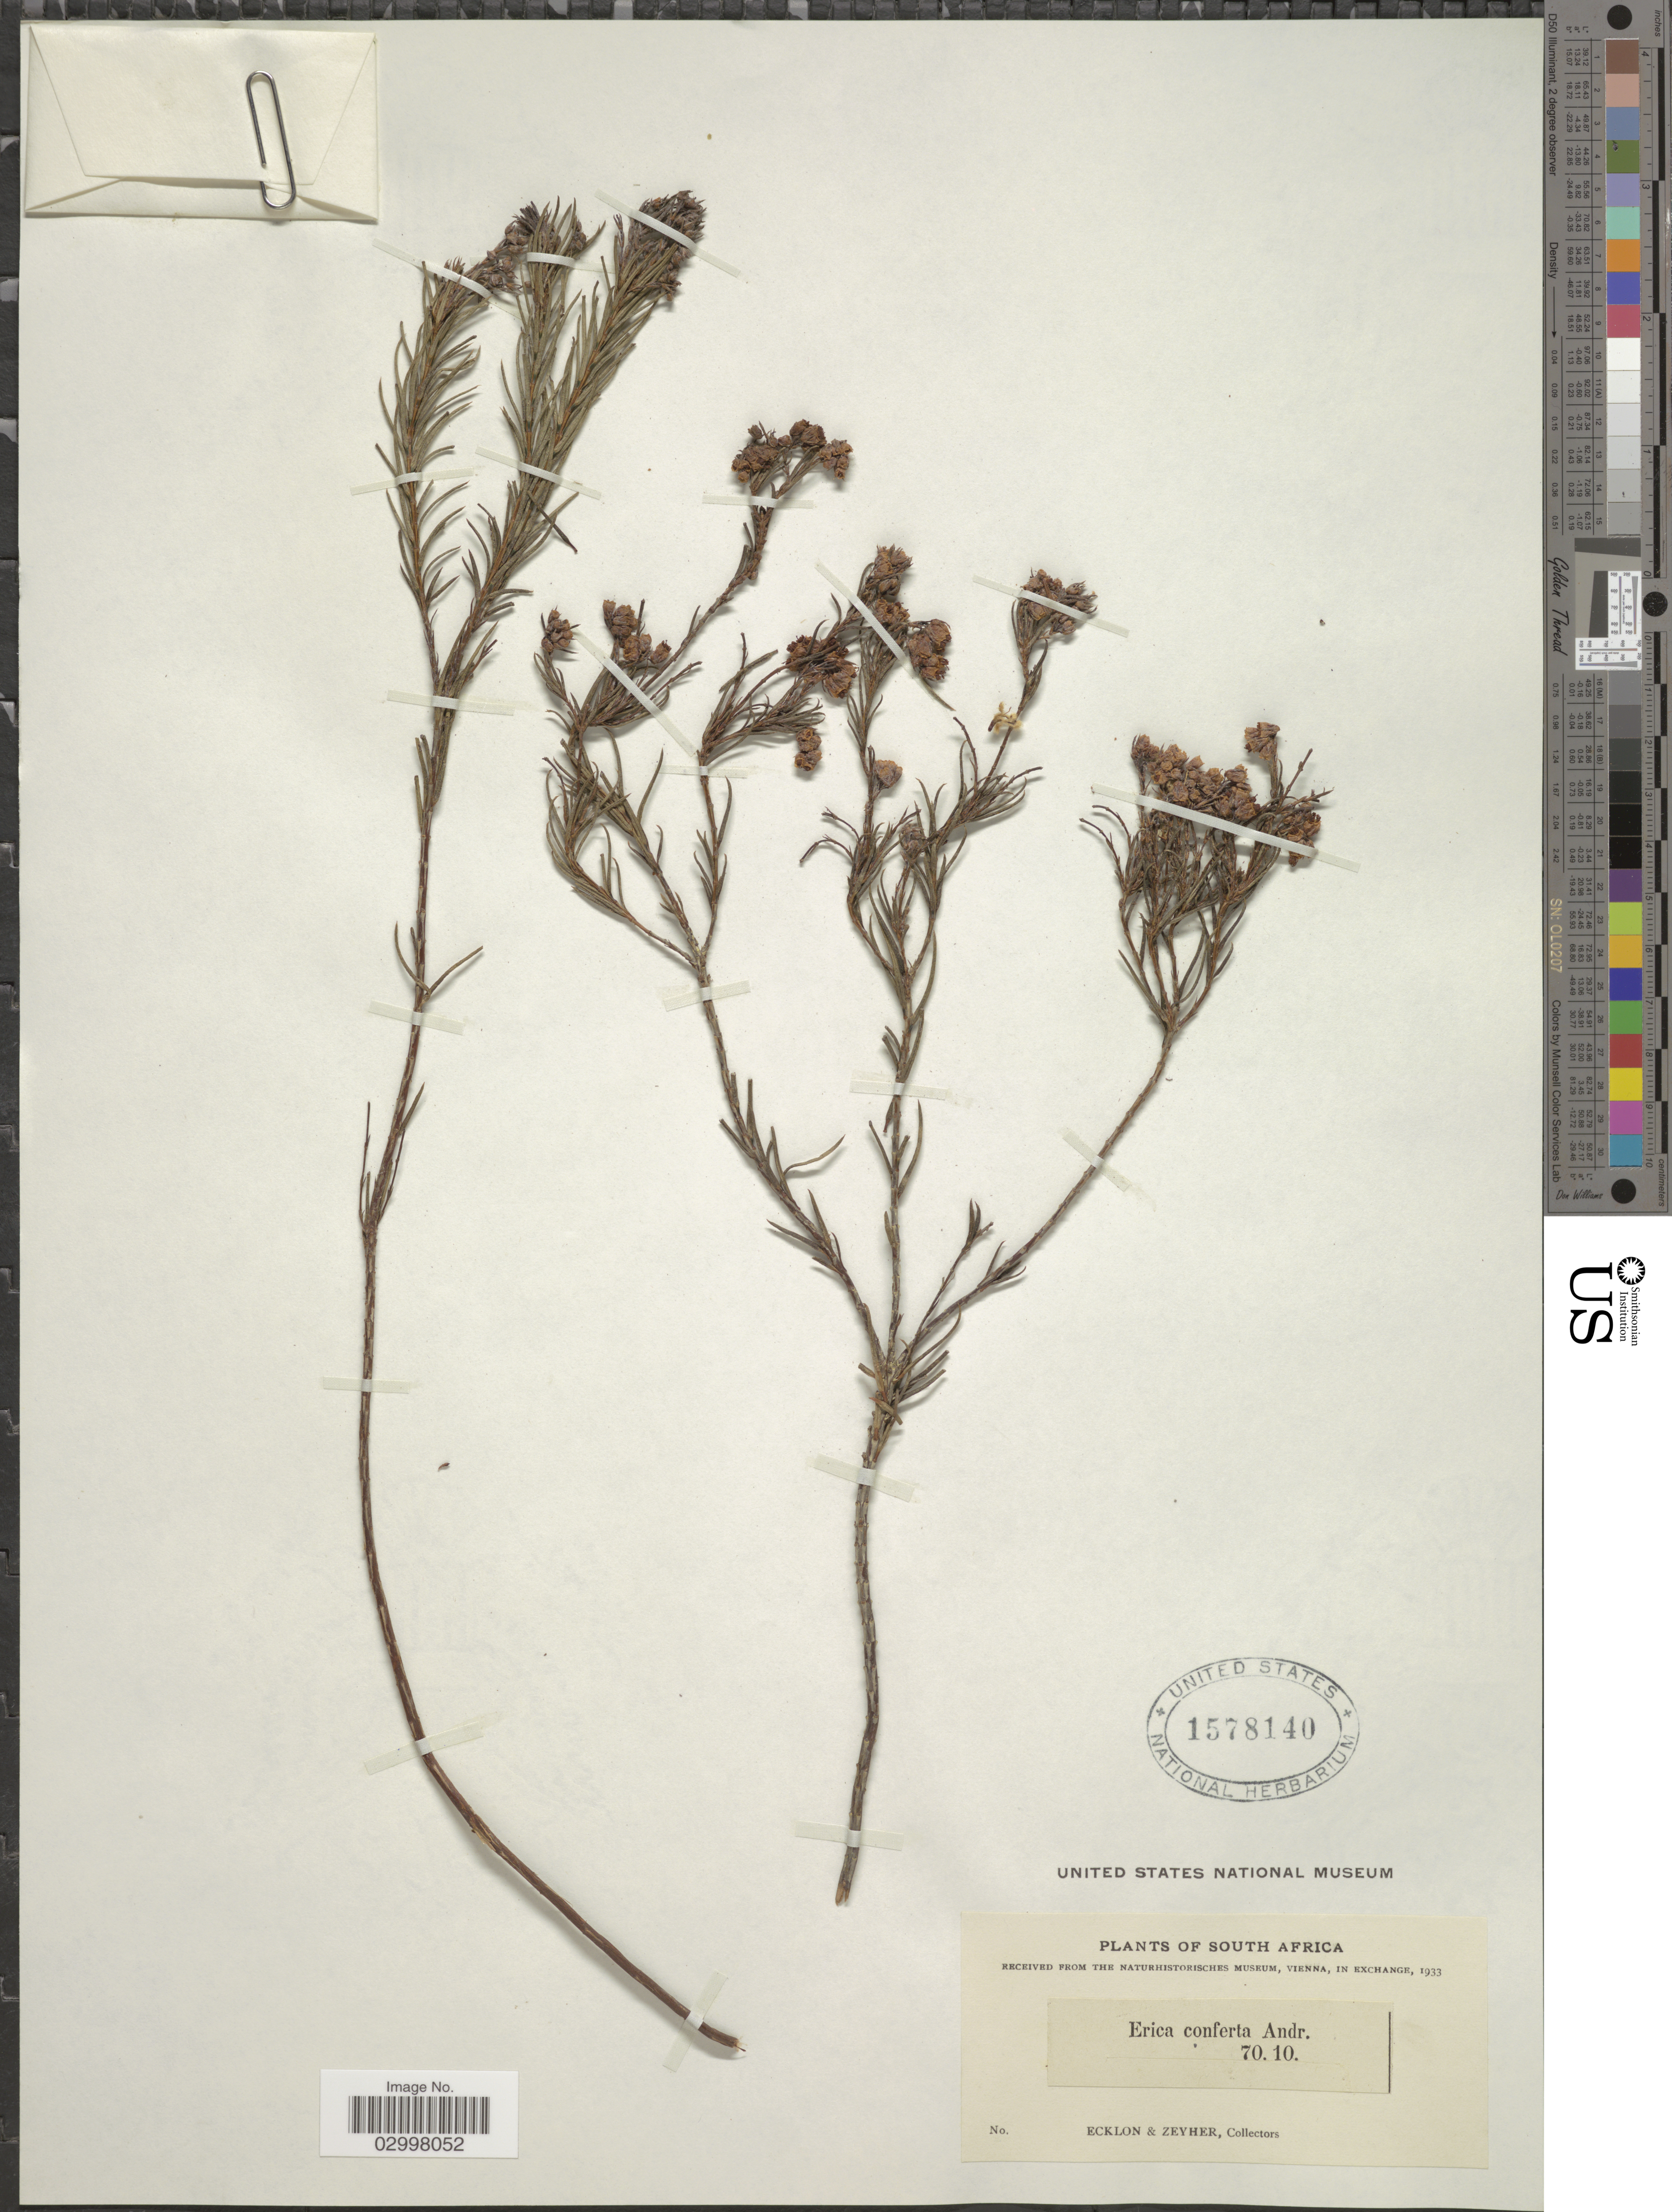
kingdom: Plantae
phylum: Tracheophyta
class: Magnoliopsida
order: Ericales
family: Ericaceae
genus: Erica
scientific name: Erica conferta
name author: Andrews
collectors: -. Ecklon & -. Zeyher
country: South Africa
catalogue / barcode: US 1578140